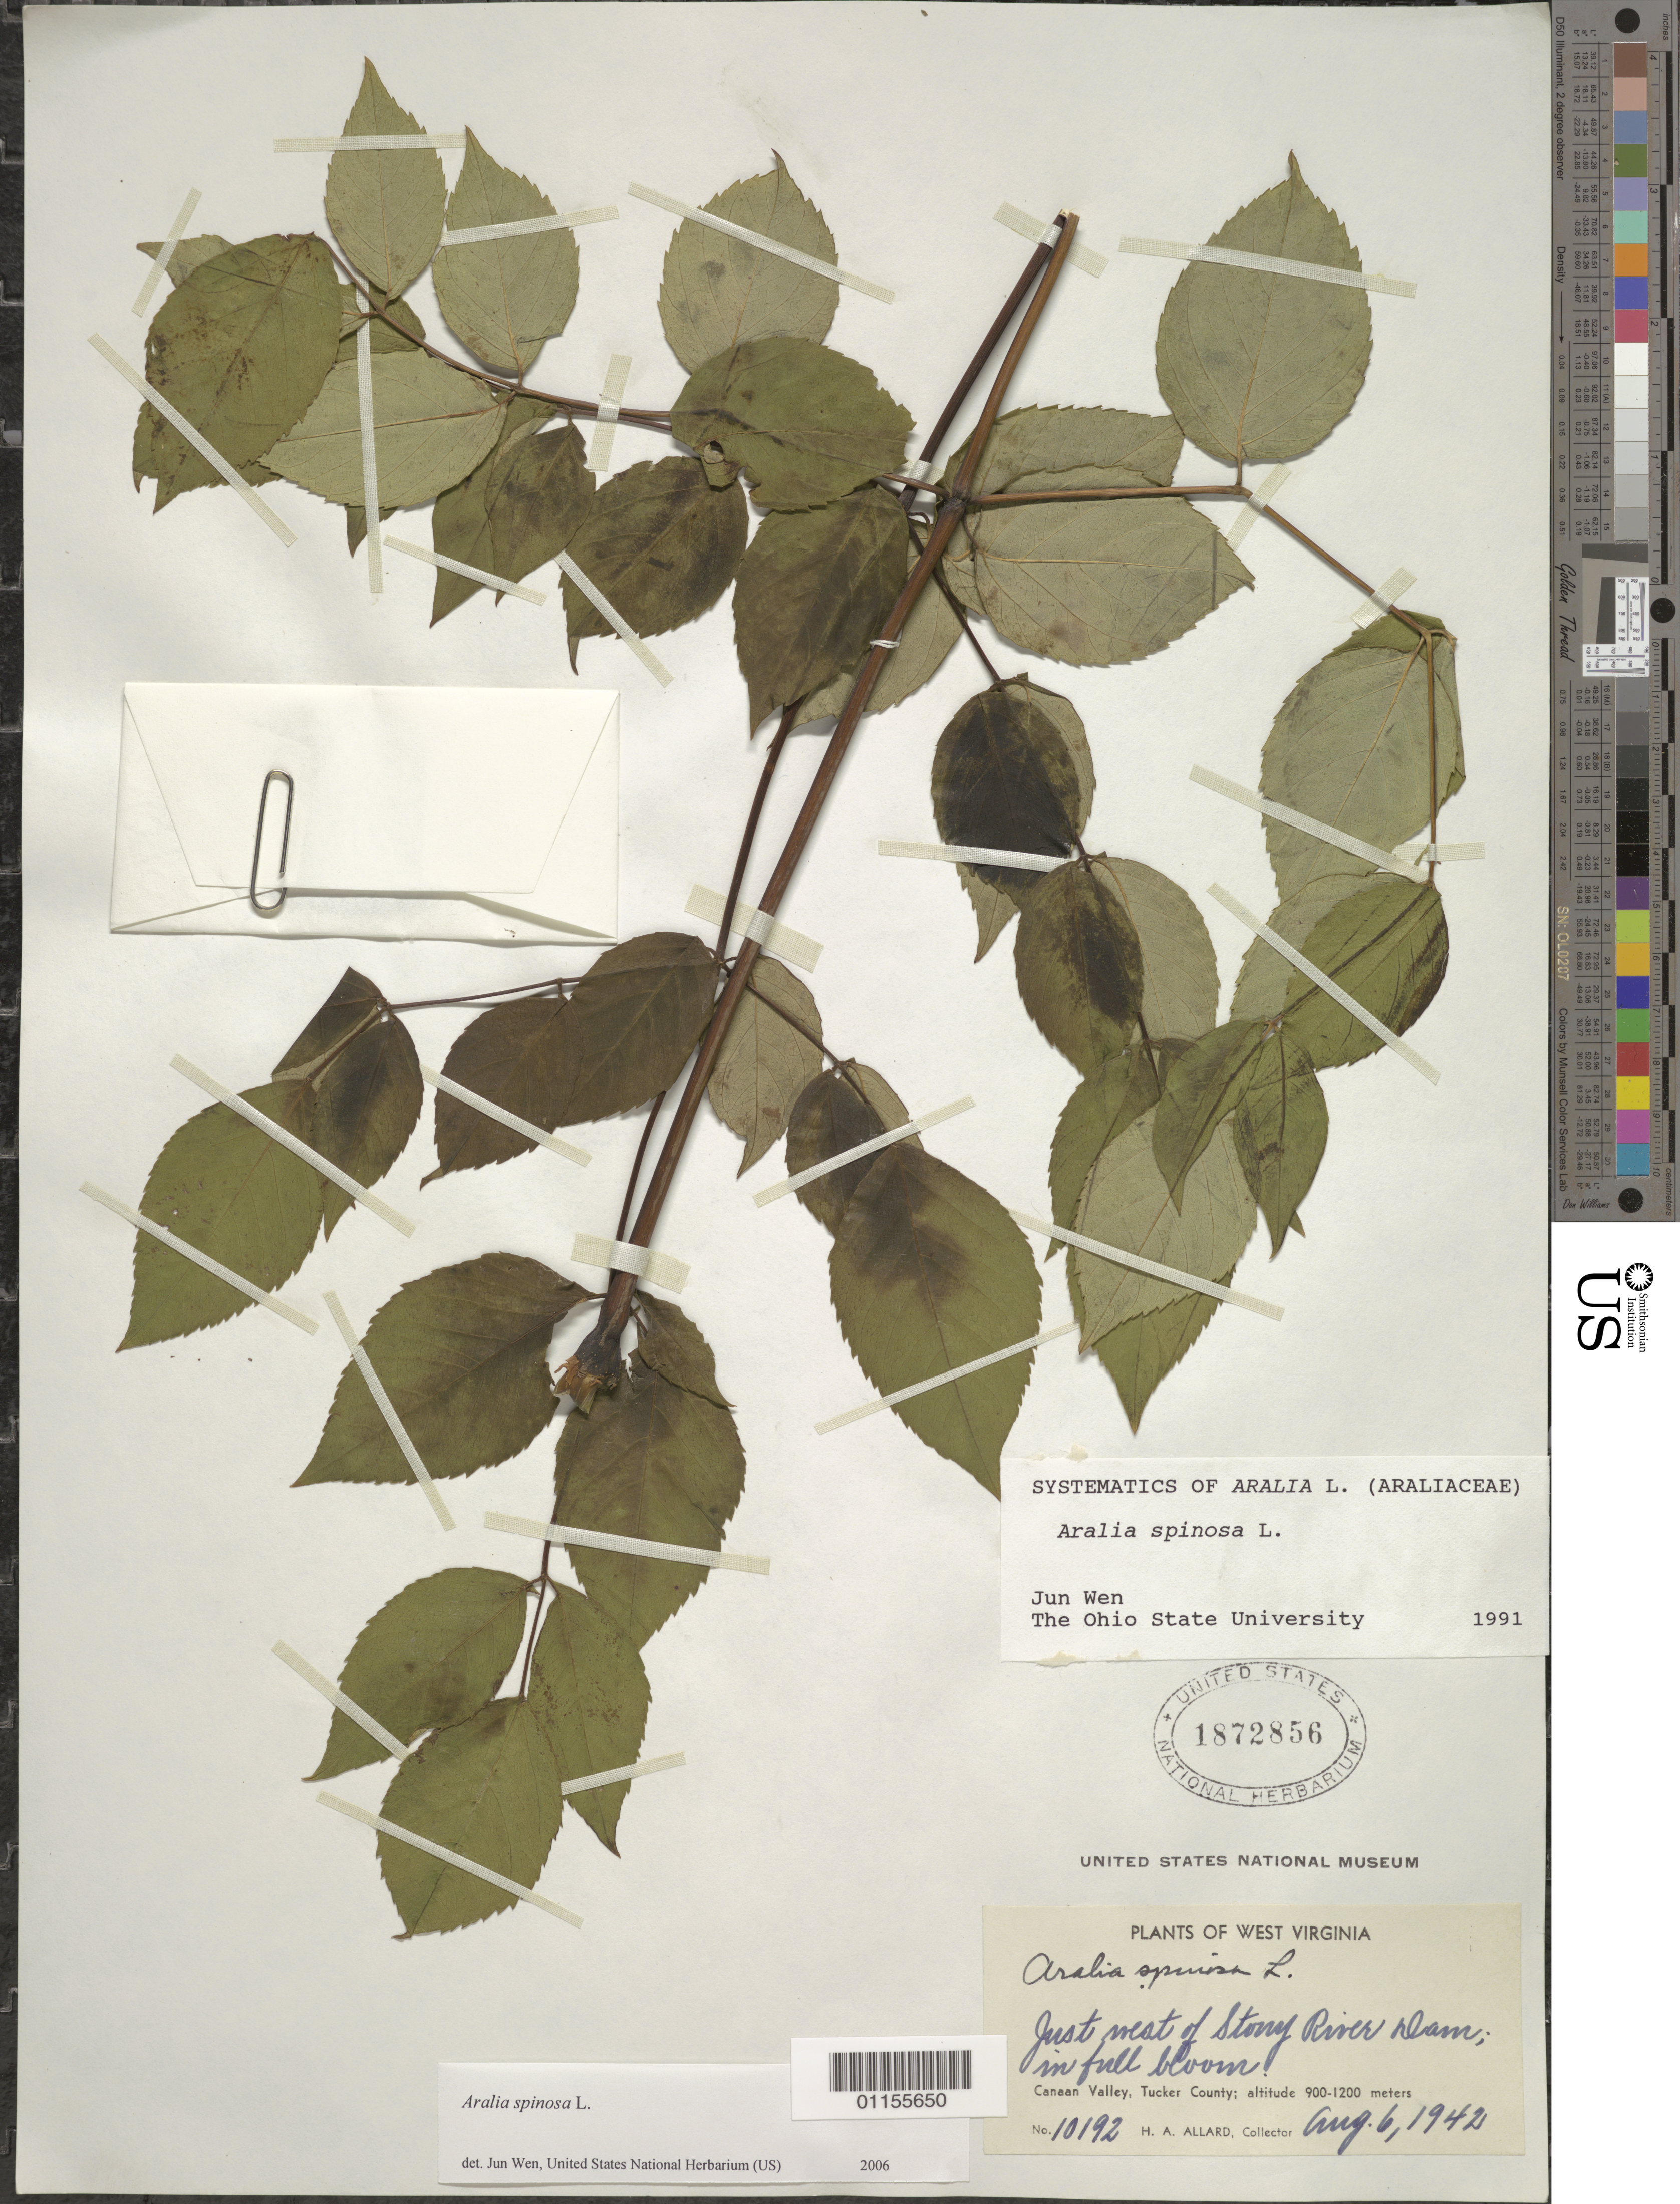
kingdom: Plantae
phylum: Tracheophyta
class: Magnoliopsida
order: Apiales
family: Araliaceae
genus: Aralia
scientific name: Aralia spinosa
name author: L.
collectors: H. A. Allard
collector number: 10192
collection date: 1942-08-06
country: United States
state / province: West Virginia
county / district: Tucker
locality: Canaan Valley.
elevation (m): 900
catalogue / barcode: US 1872856